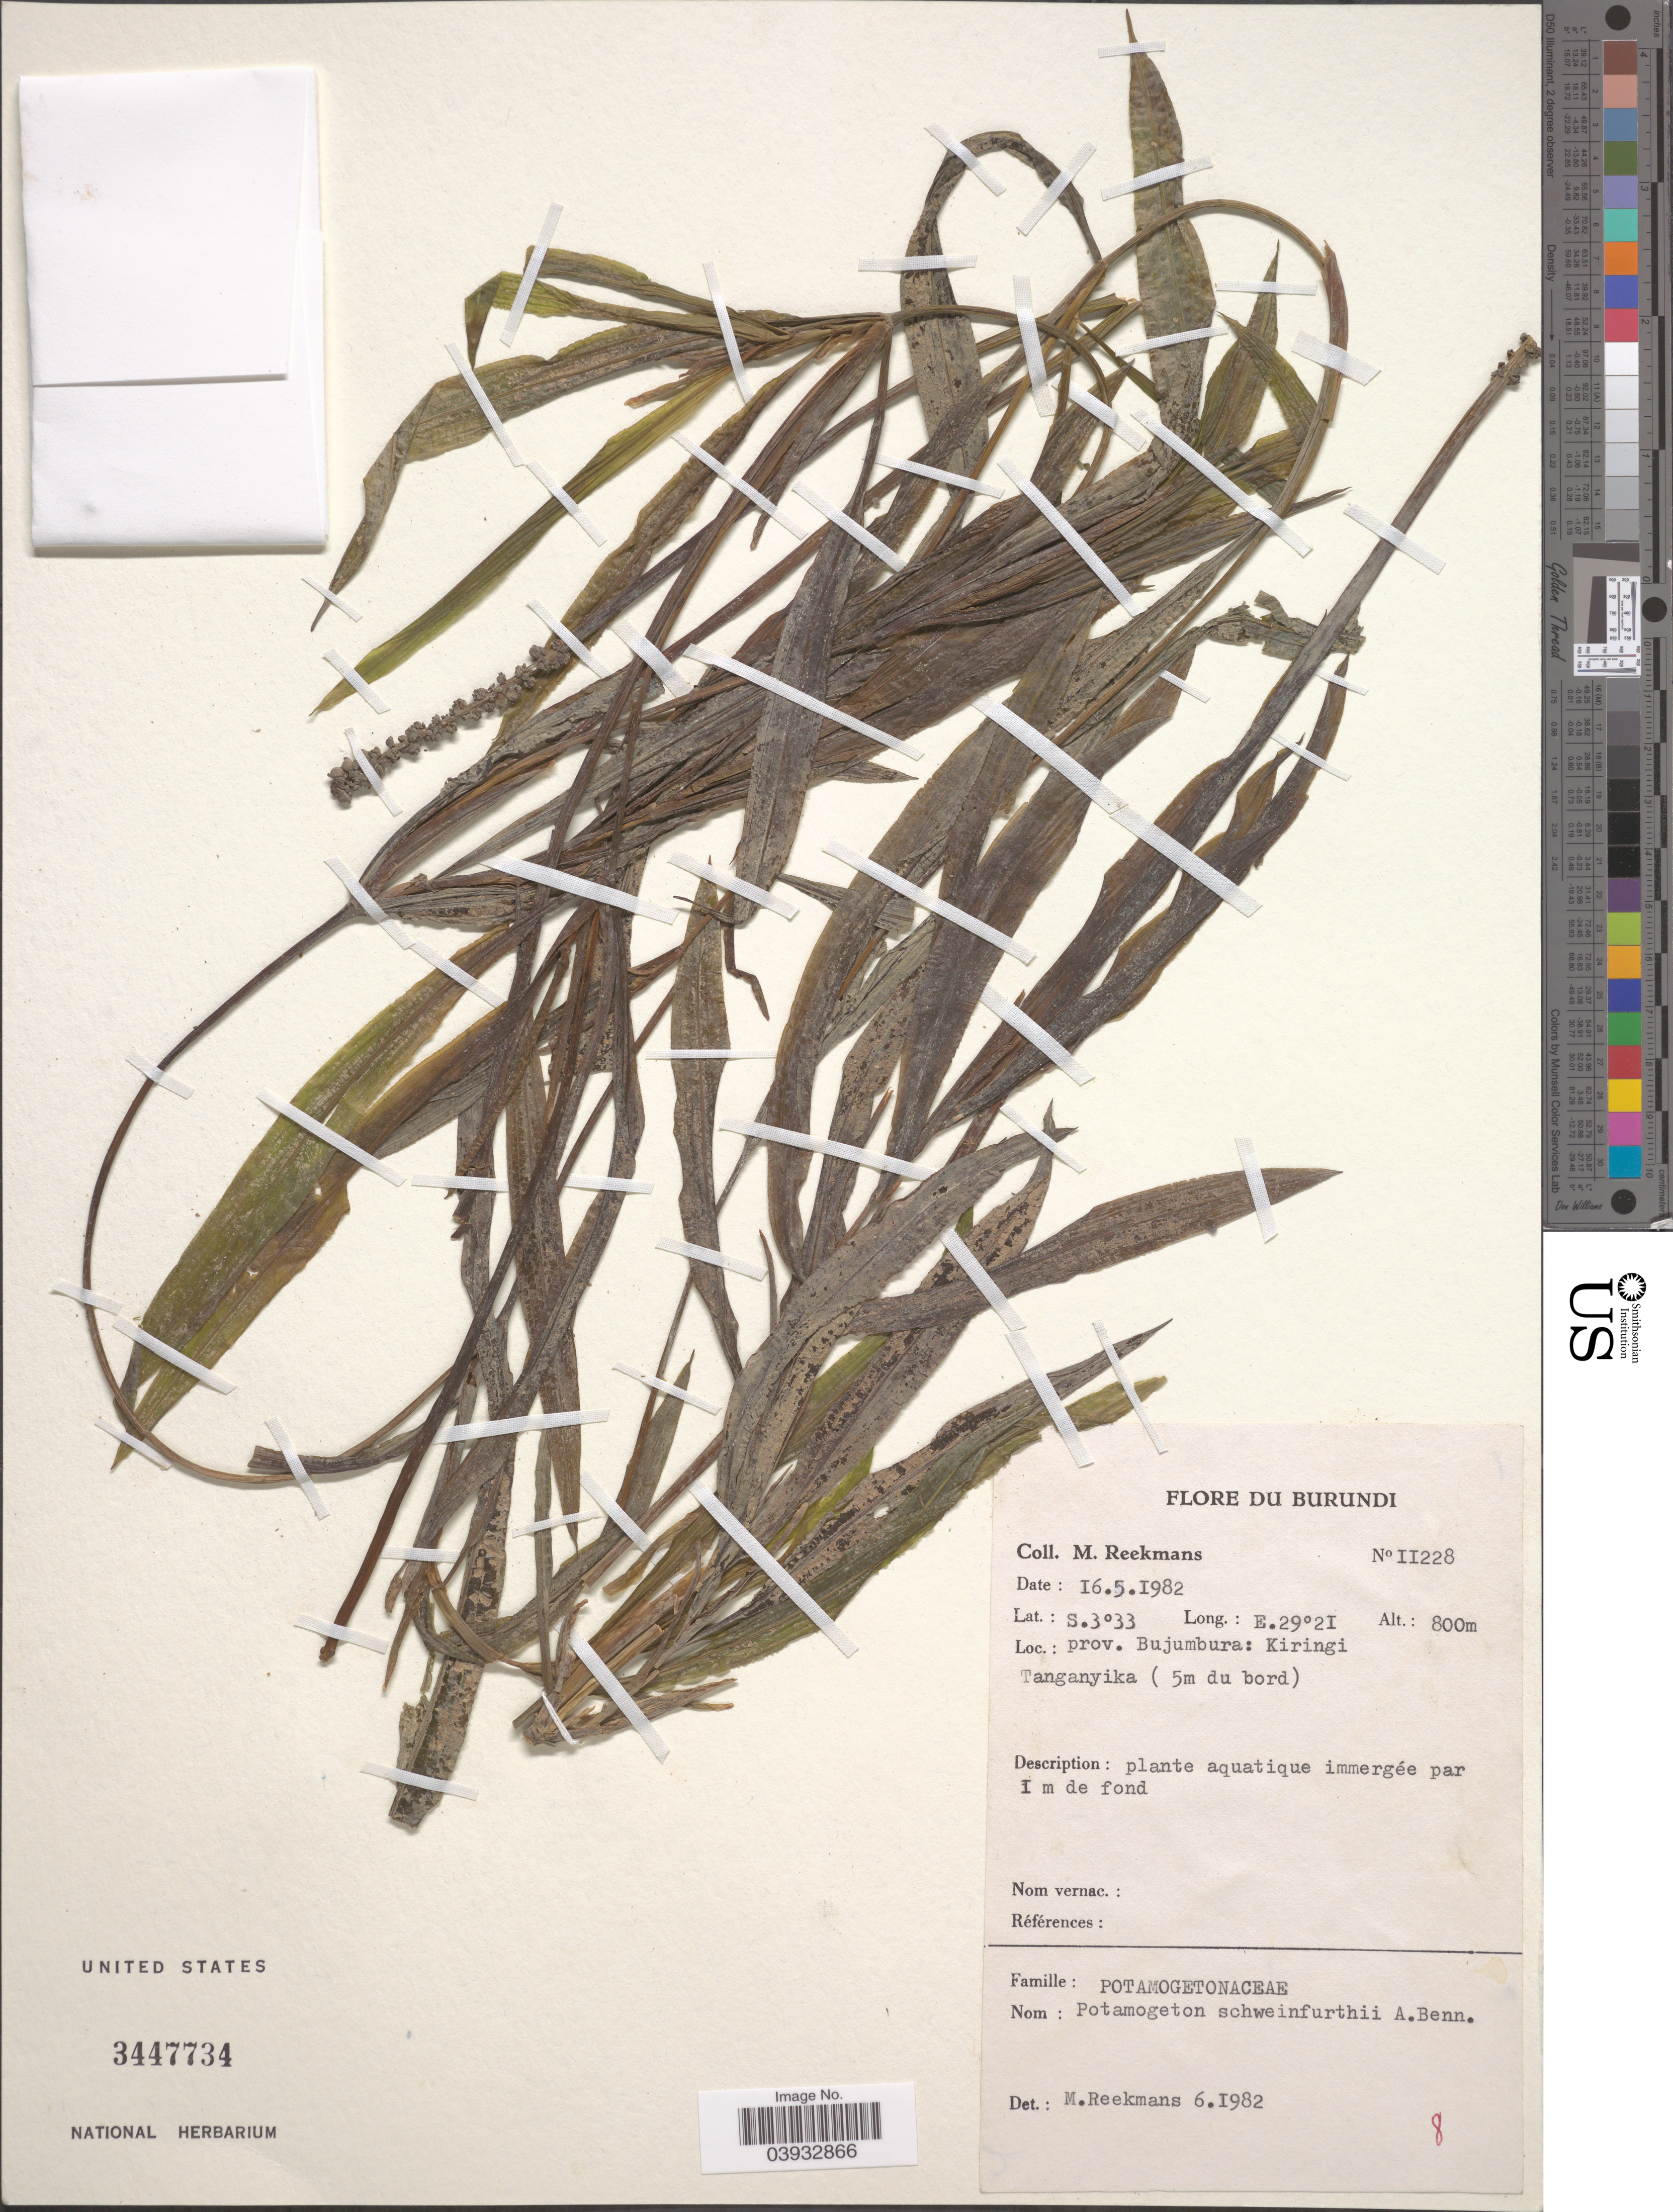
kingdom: Plantae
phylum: Tracheophyta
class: Liliopsida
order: Alismatales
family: Potamogetonaceae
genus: Potamogeton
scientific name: Potamogeton schweinfurthii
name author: A. Benn.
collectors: M. Reekmans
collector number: II228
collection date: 1982-05-16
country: Burundi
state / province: Bujumura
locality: Prov. Bujumbura: Kiringi Tanganyika (5m du bord).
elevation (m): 800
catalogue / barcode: US 3447734